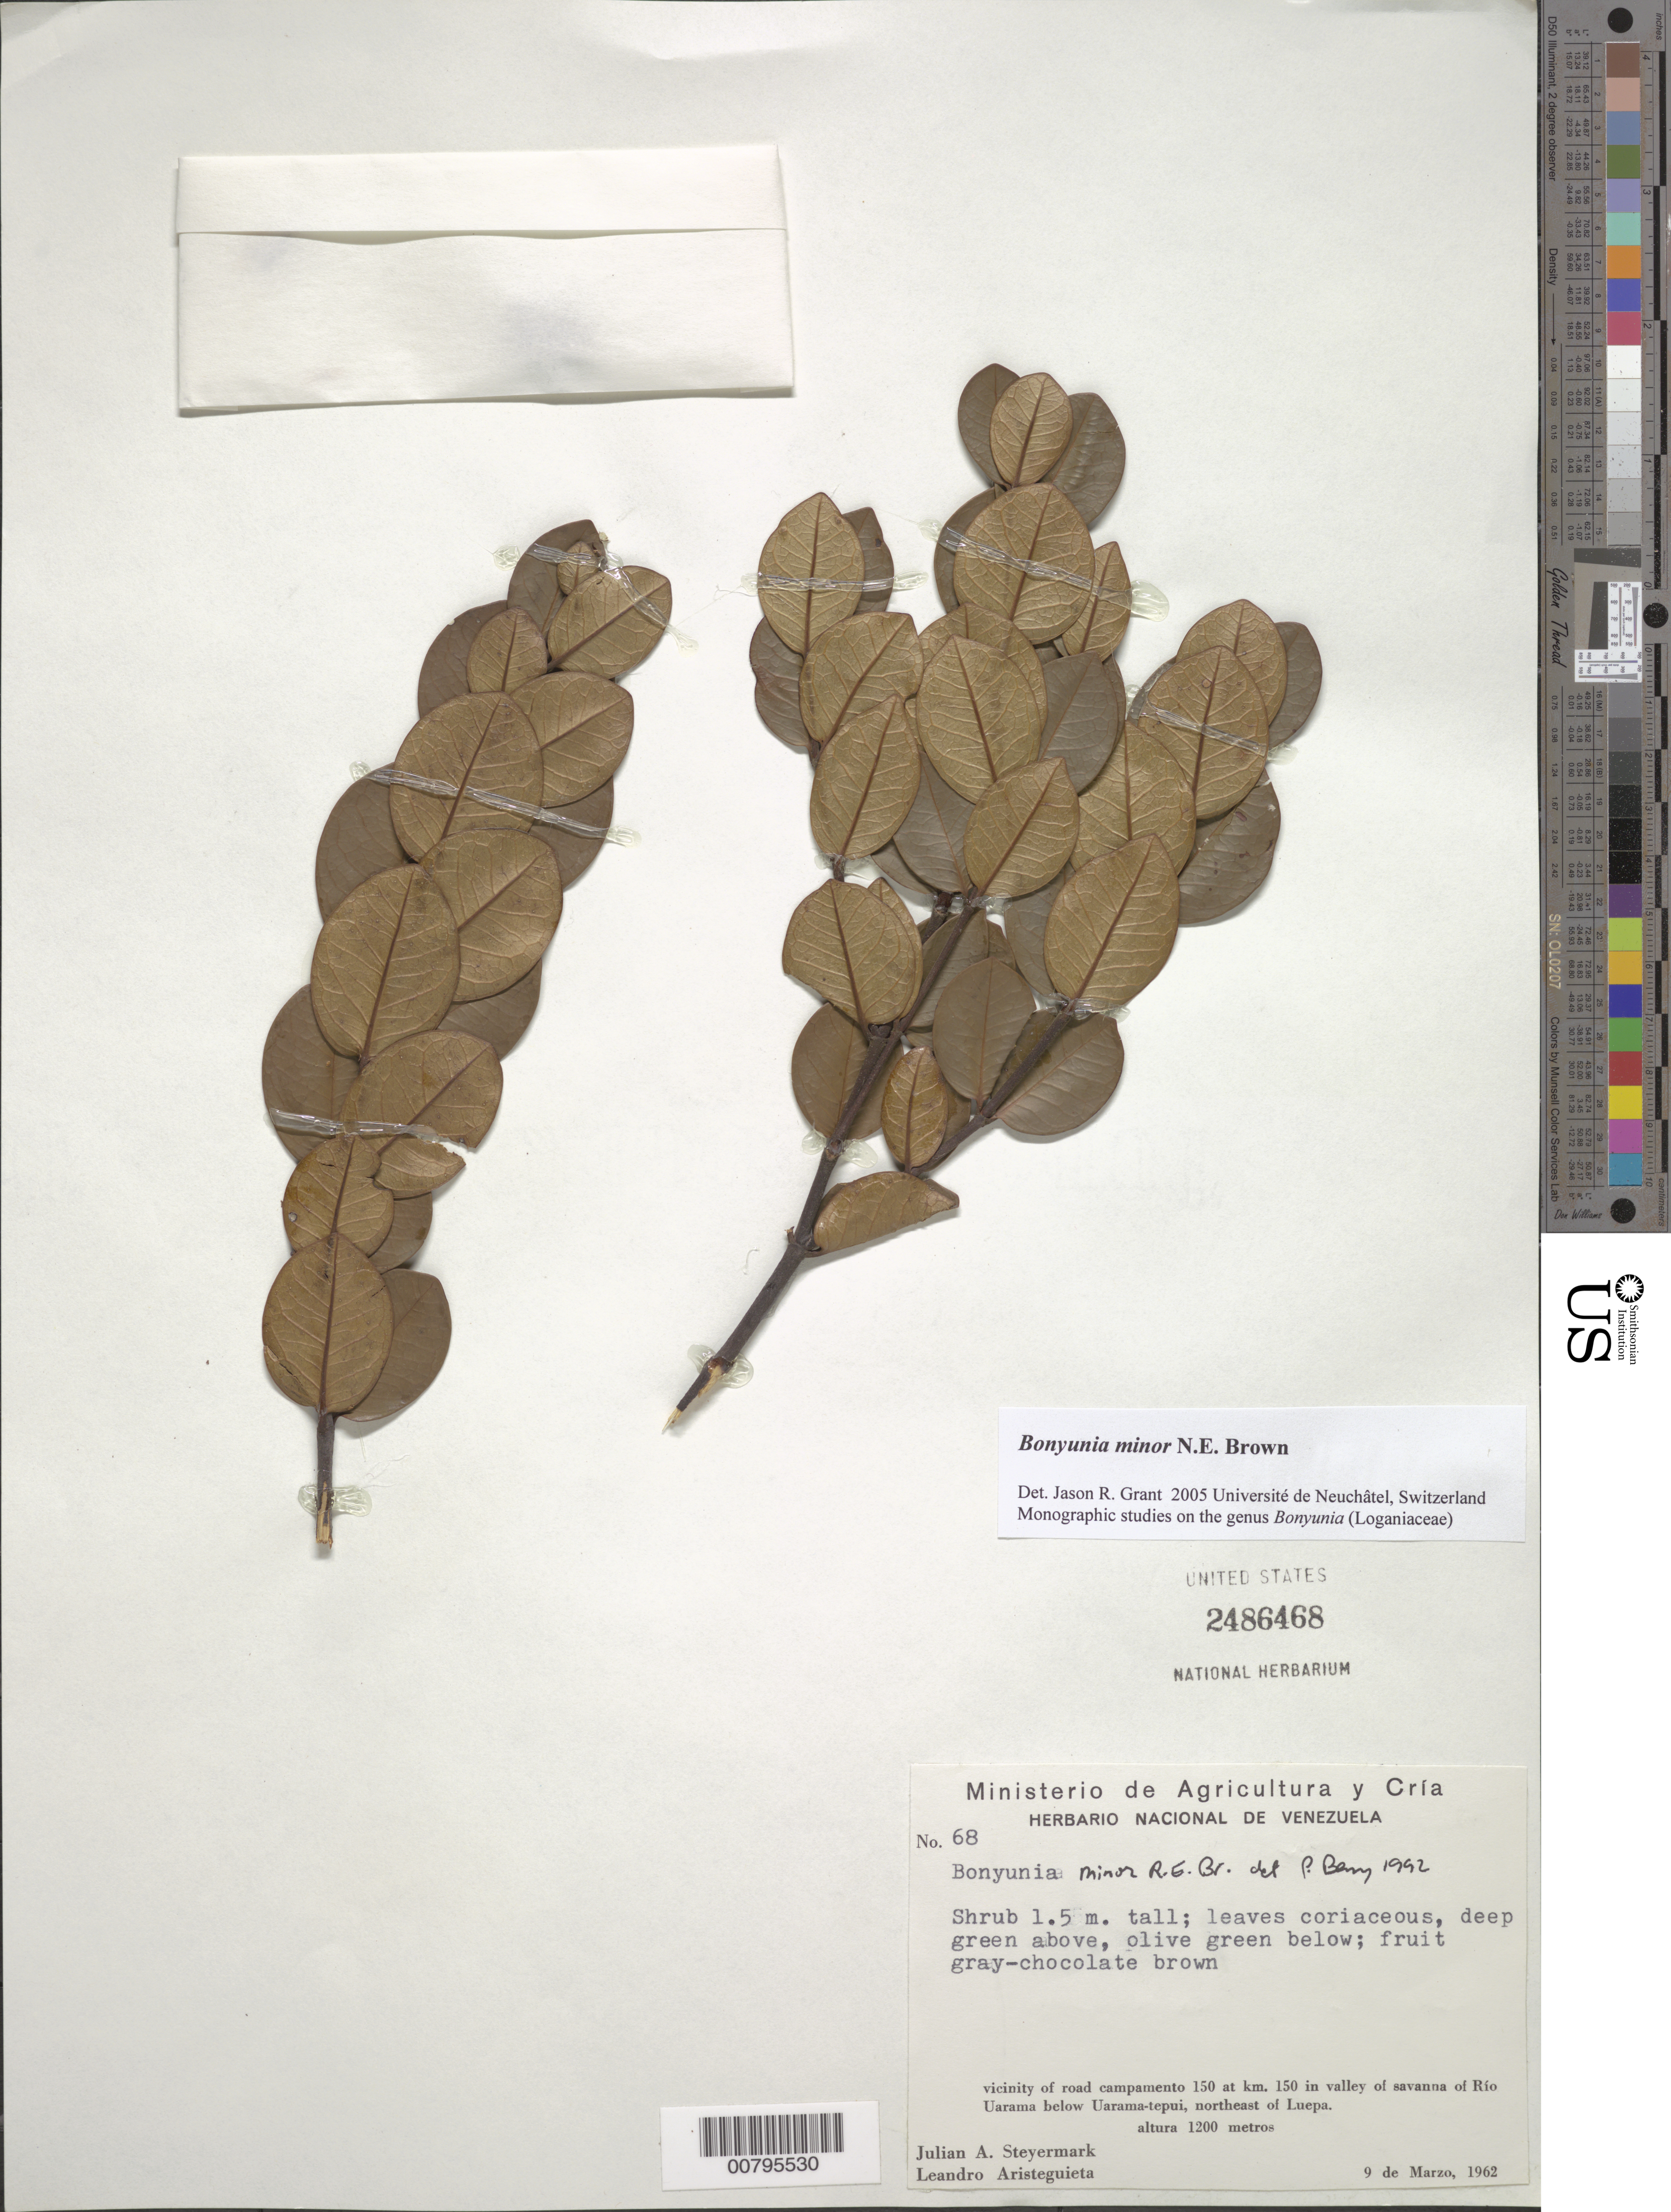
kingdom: Plantae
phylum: Tracheophyta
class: Magnoliopsida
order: Gentianales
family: Loganiaceae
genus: Bonyunia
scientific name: Bonyunia minor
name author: N.E. Br.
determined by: Berry, P. E., (WIS), University of Wisconsin - Madison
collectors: J. Steyermark & L. Aristeguieta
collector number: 62 68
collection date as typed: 9-Mar-62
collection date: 1962-03-09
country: Venezuela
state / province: Bolívar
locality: Río Uarama below Uarama-tepuí, vic of Campamento 150 at km 150 in valley of savanna, NE of Luepa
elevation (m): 1200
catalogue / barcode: US 2486468